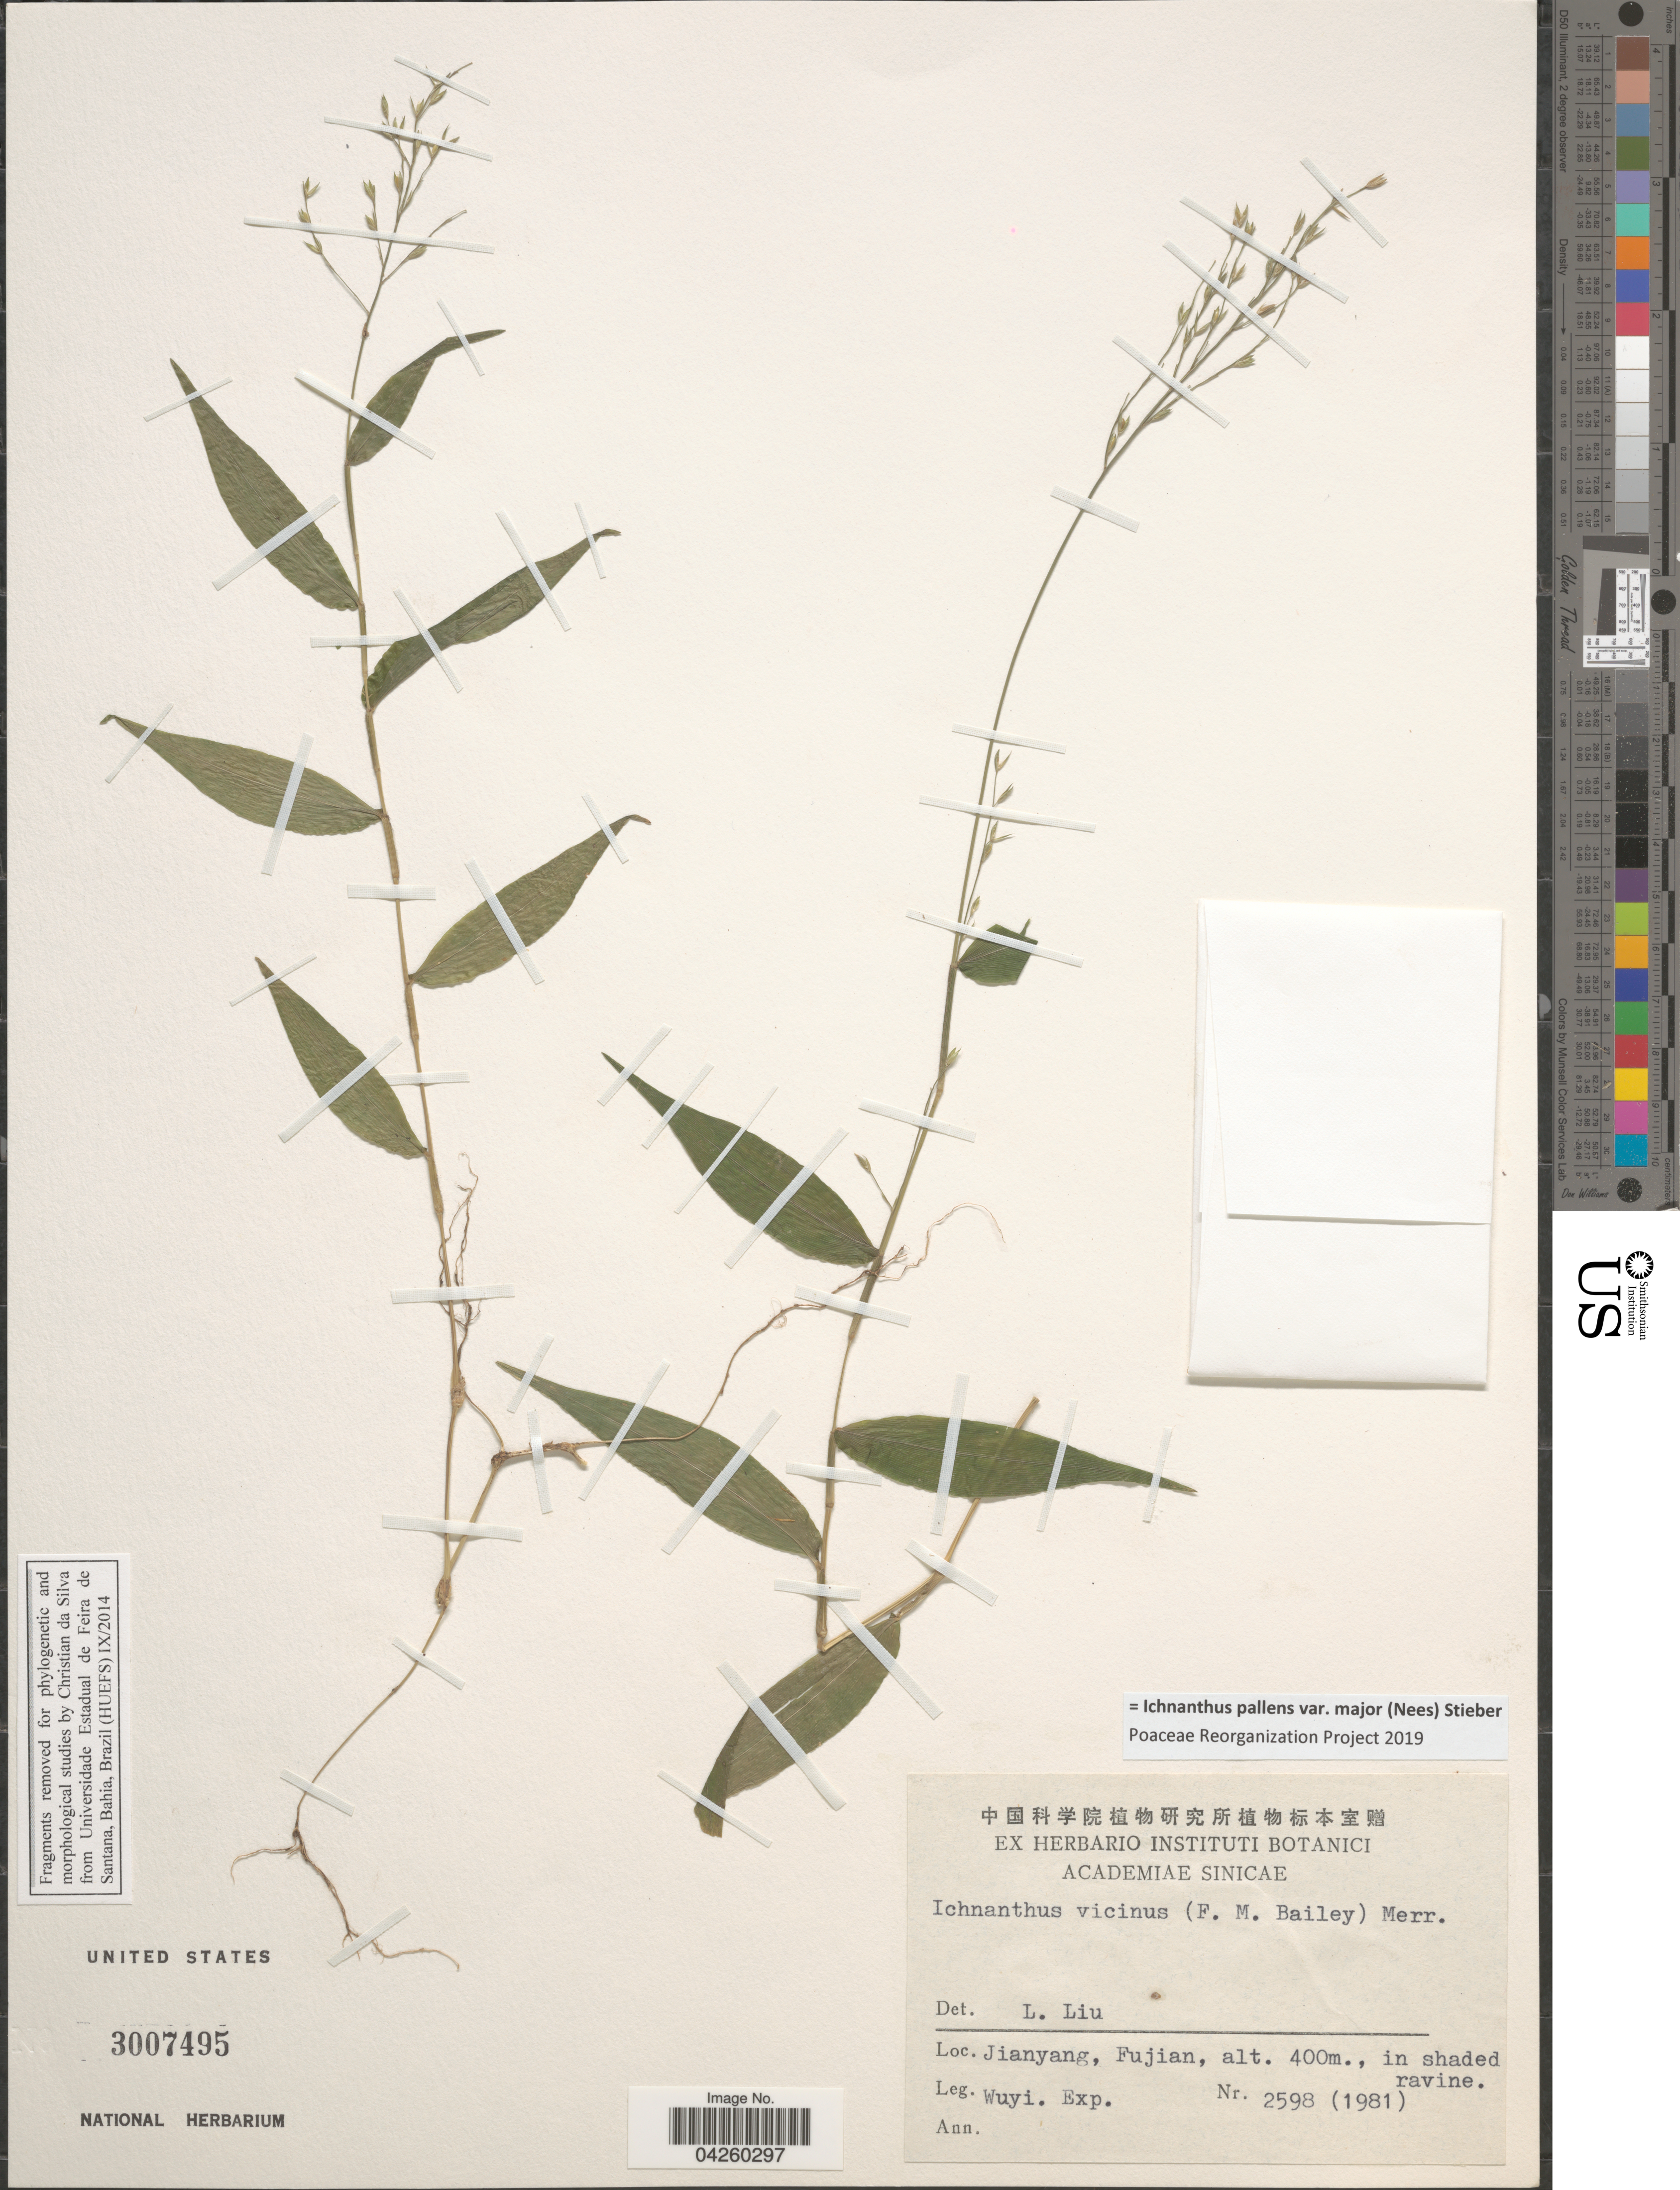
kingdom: Plantae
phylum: Tracheophyta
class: Liliopsida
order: Poales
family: Poaceae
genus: Ichnanthus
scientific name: Ichnanthus pallens var. major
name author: (Nees) Stieber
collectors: Wuyi. Exped.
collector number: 2598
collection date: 1981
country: China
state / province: Fujian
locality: Jianyang.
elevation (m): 400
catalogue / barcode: US 3007495